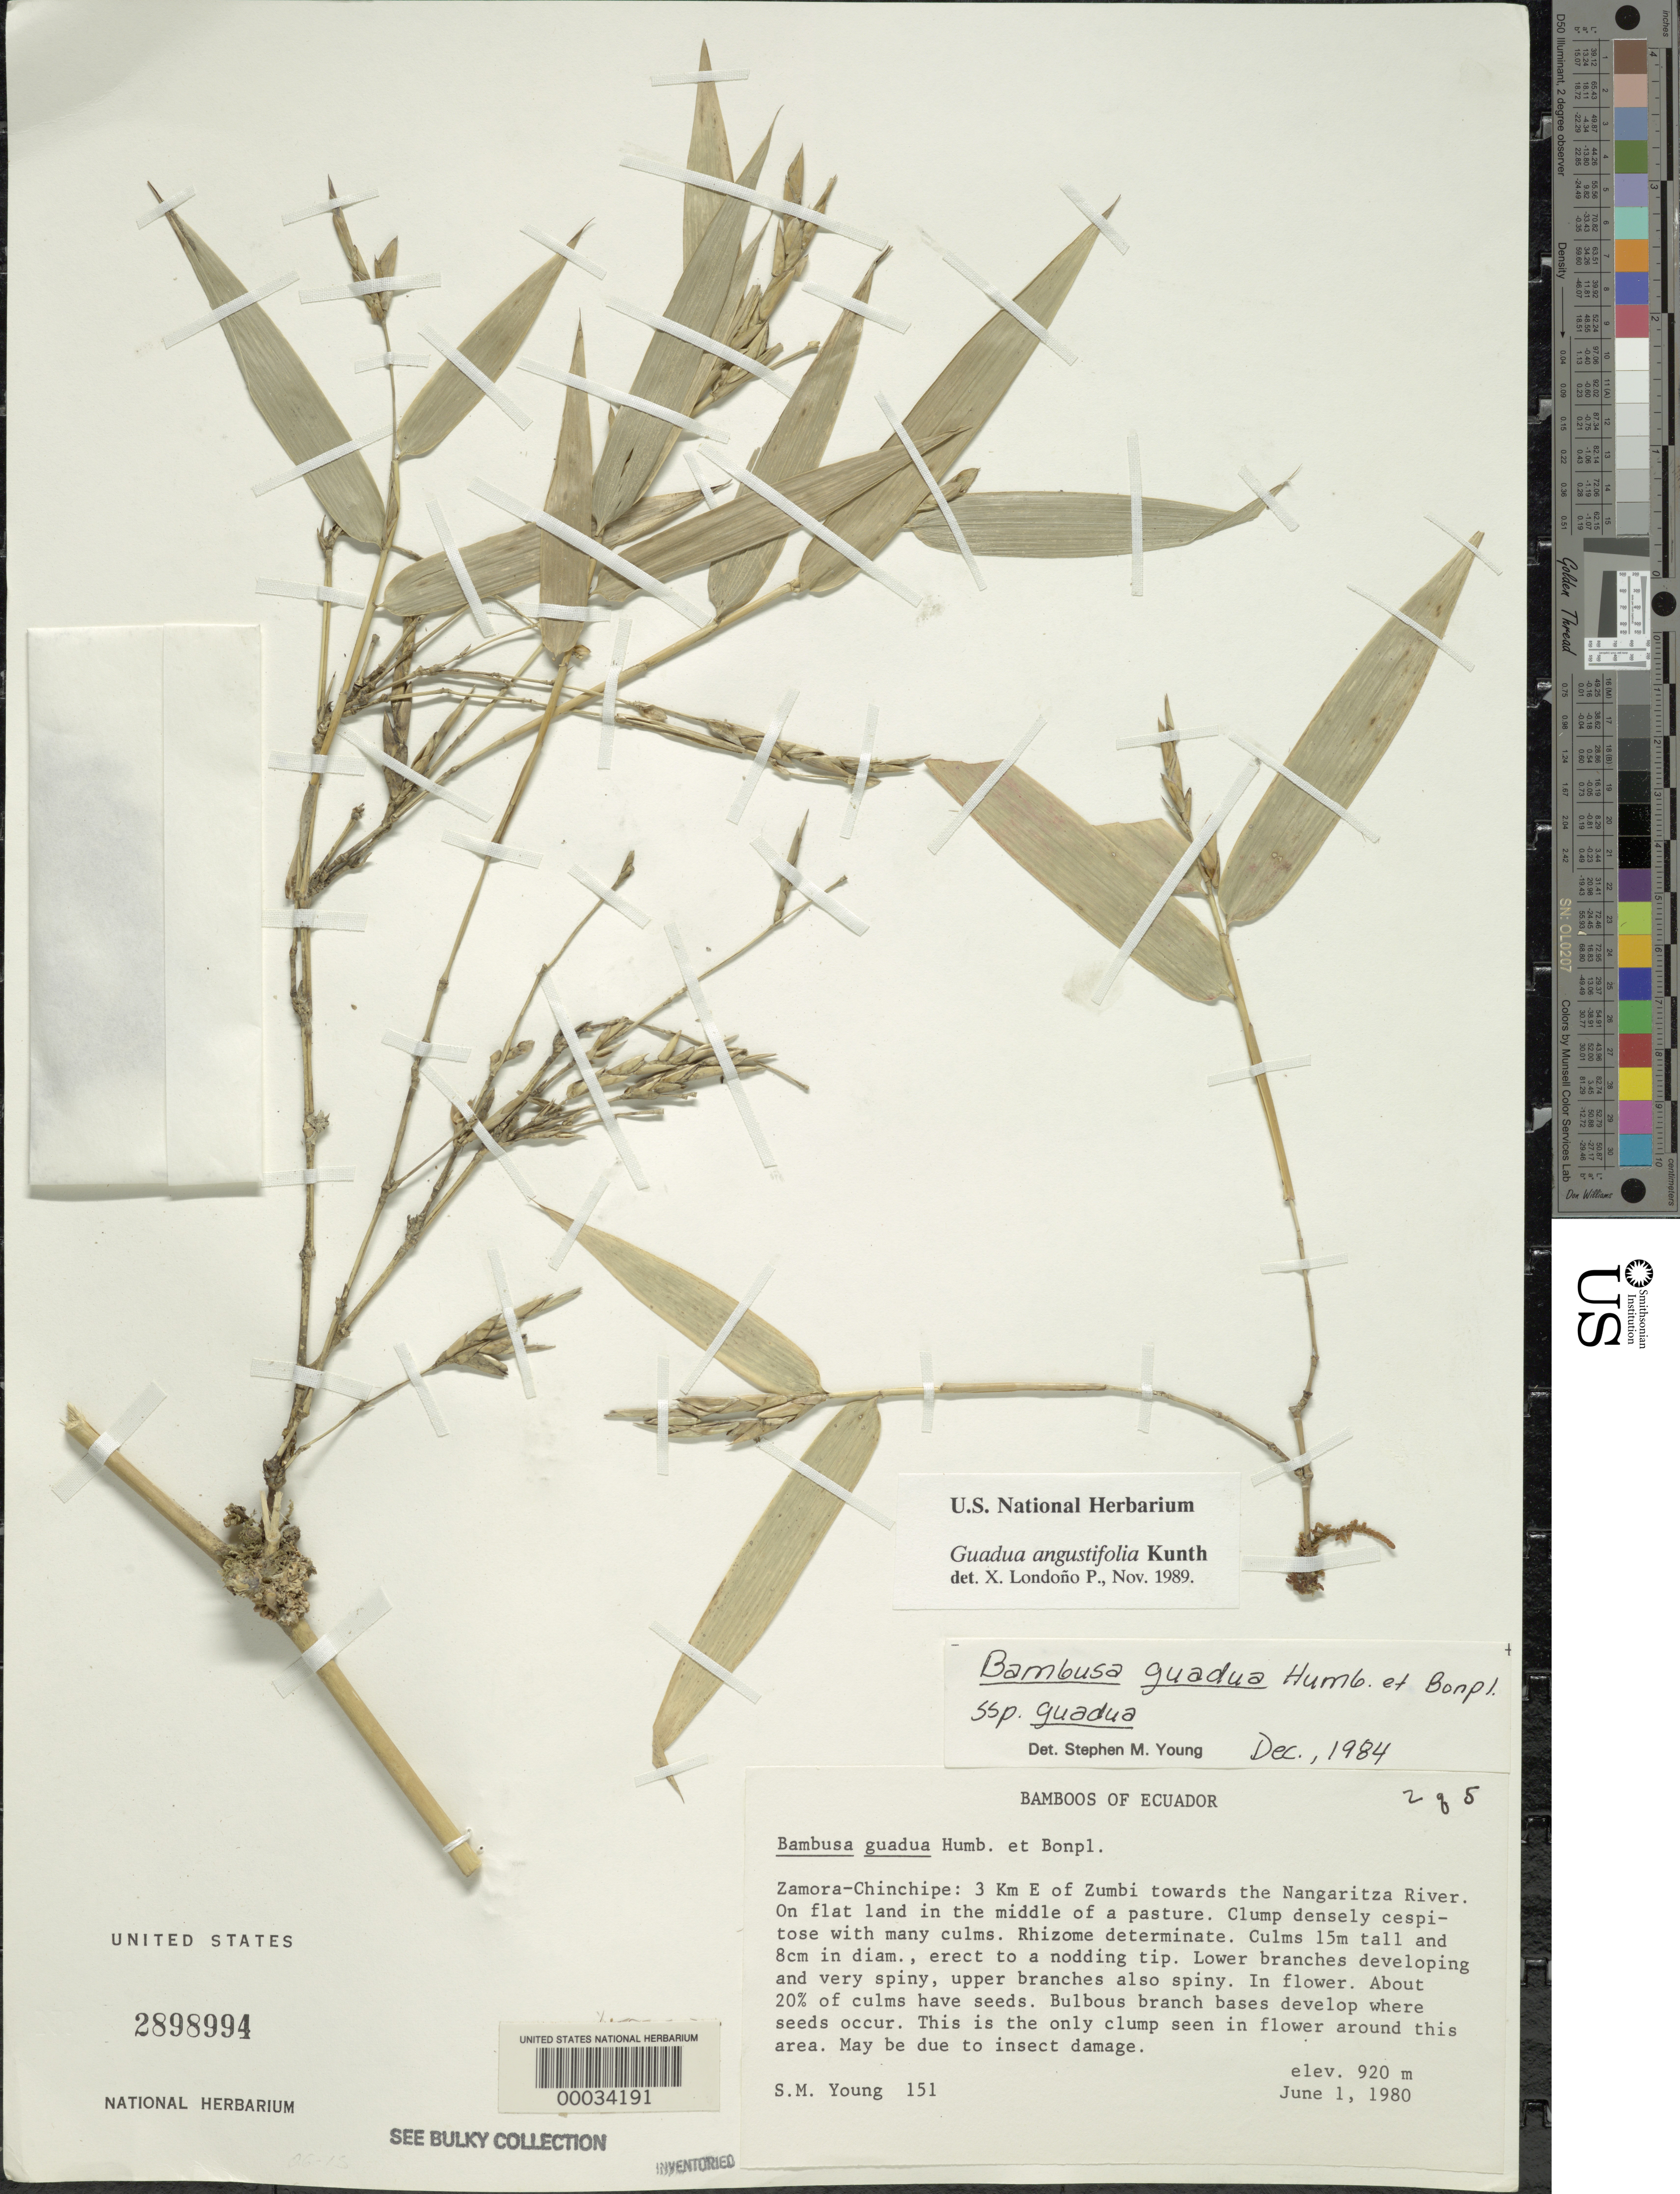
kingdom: Plantae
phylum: Tracheophyta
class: Liliopsida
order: Poales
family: Poaceae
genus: Guadua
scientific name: Guadua angustifolia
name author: Kunth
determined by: Londoño, X., (TULV), Jardin Botanico "Juan Maria Cespedes"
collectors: S. Young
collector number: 151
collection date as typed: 01 Jun 1980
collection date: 1980-06-01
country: Ecuador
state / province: Zamora-Chinchipe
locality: Zumbi, nangaritza River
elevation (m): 920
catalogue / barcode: US 2898994